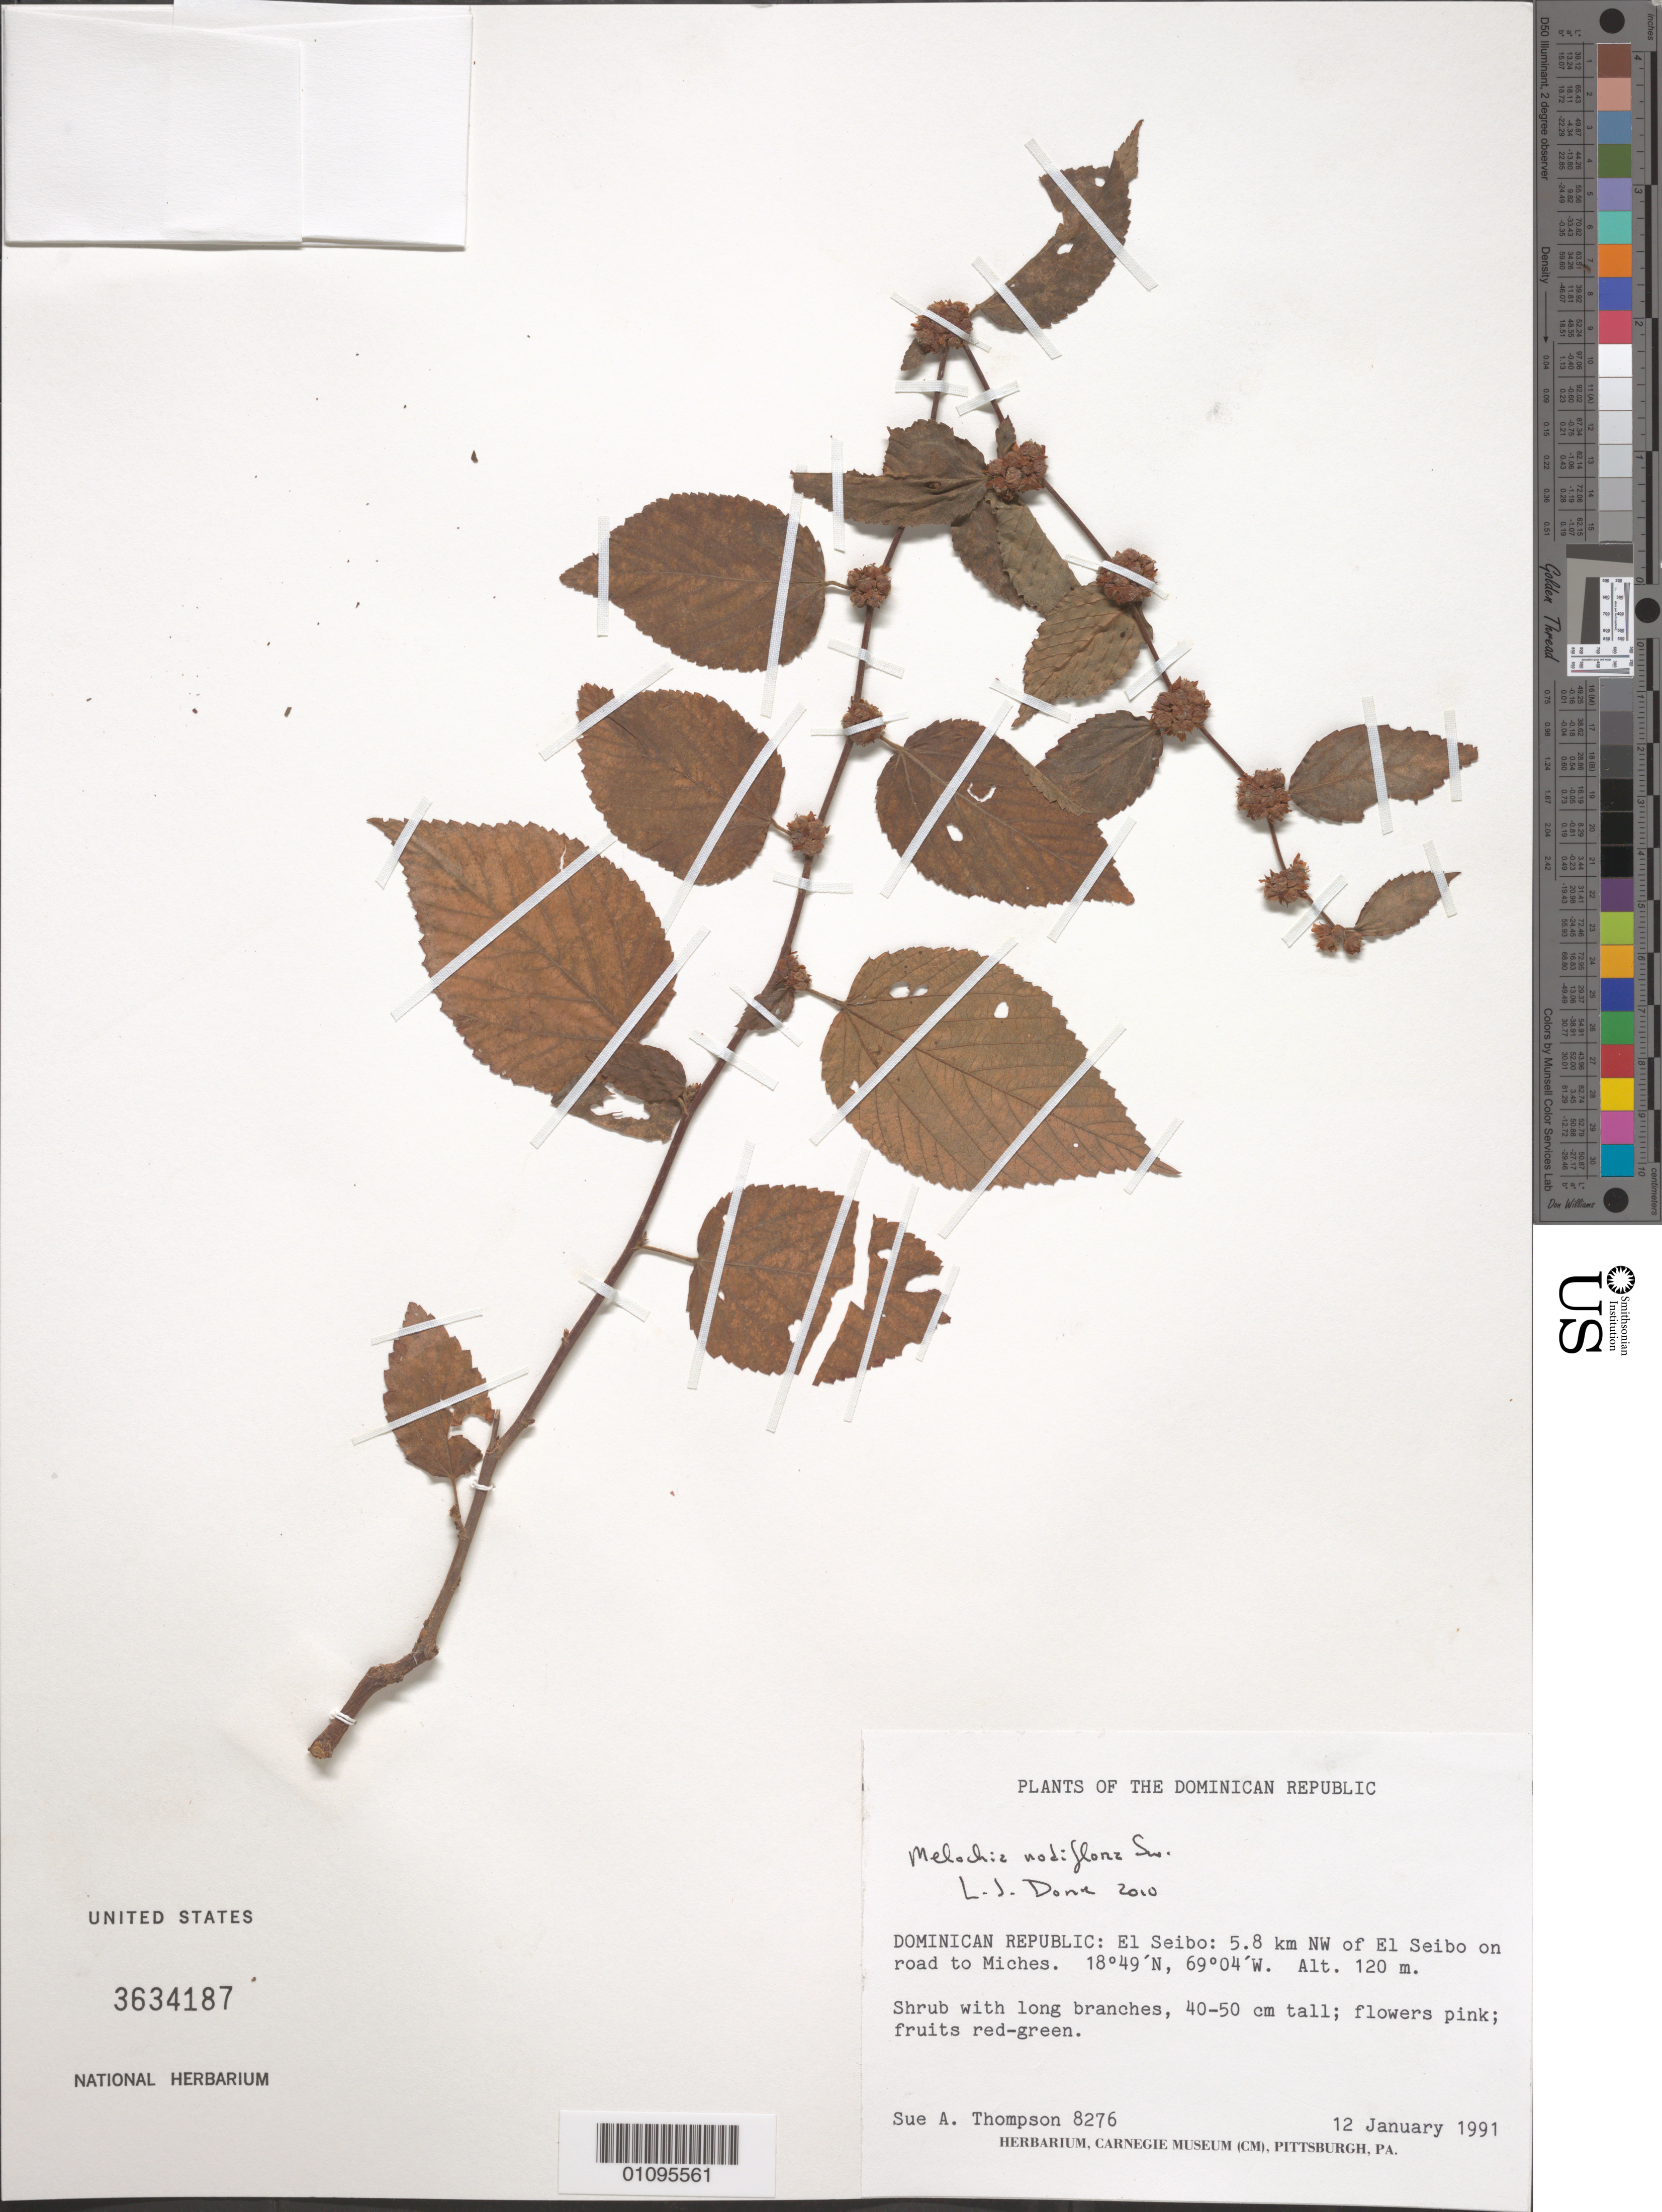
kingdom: Plantae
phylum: Tracheophyta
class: Magnoliopsida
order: Malvales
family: Malvaceae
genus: Melochia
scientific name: Melochia nodiflora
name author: Sw.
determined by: Dorr, L. J., (BOT), Smithsonian Institution - National Museum of Natural History (UNITED STATES)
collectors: S. A. Thompson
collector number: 8276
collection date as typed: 12 Jan 1991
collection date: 1991-01-12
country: Dominican Republic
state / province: El Seibo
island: Hispaniola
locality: El Seibo, 5.8 km NW of, on road to Miches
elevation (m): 120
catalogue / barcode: US 3634187